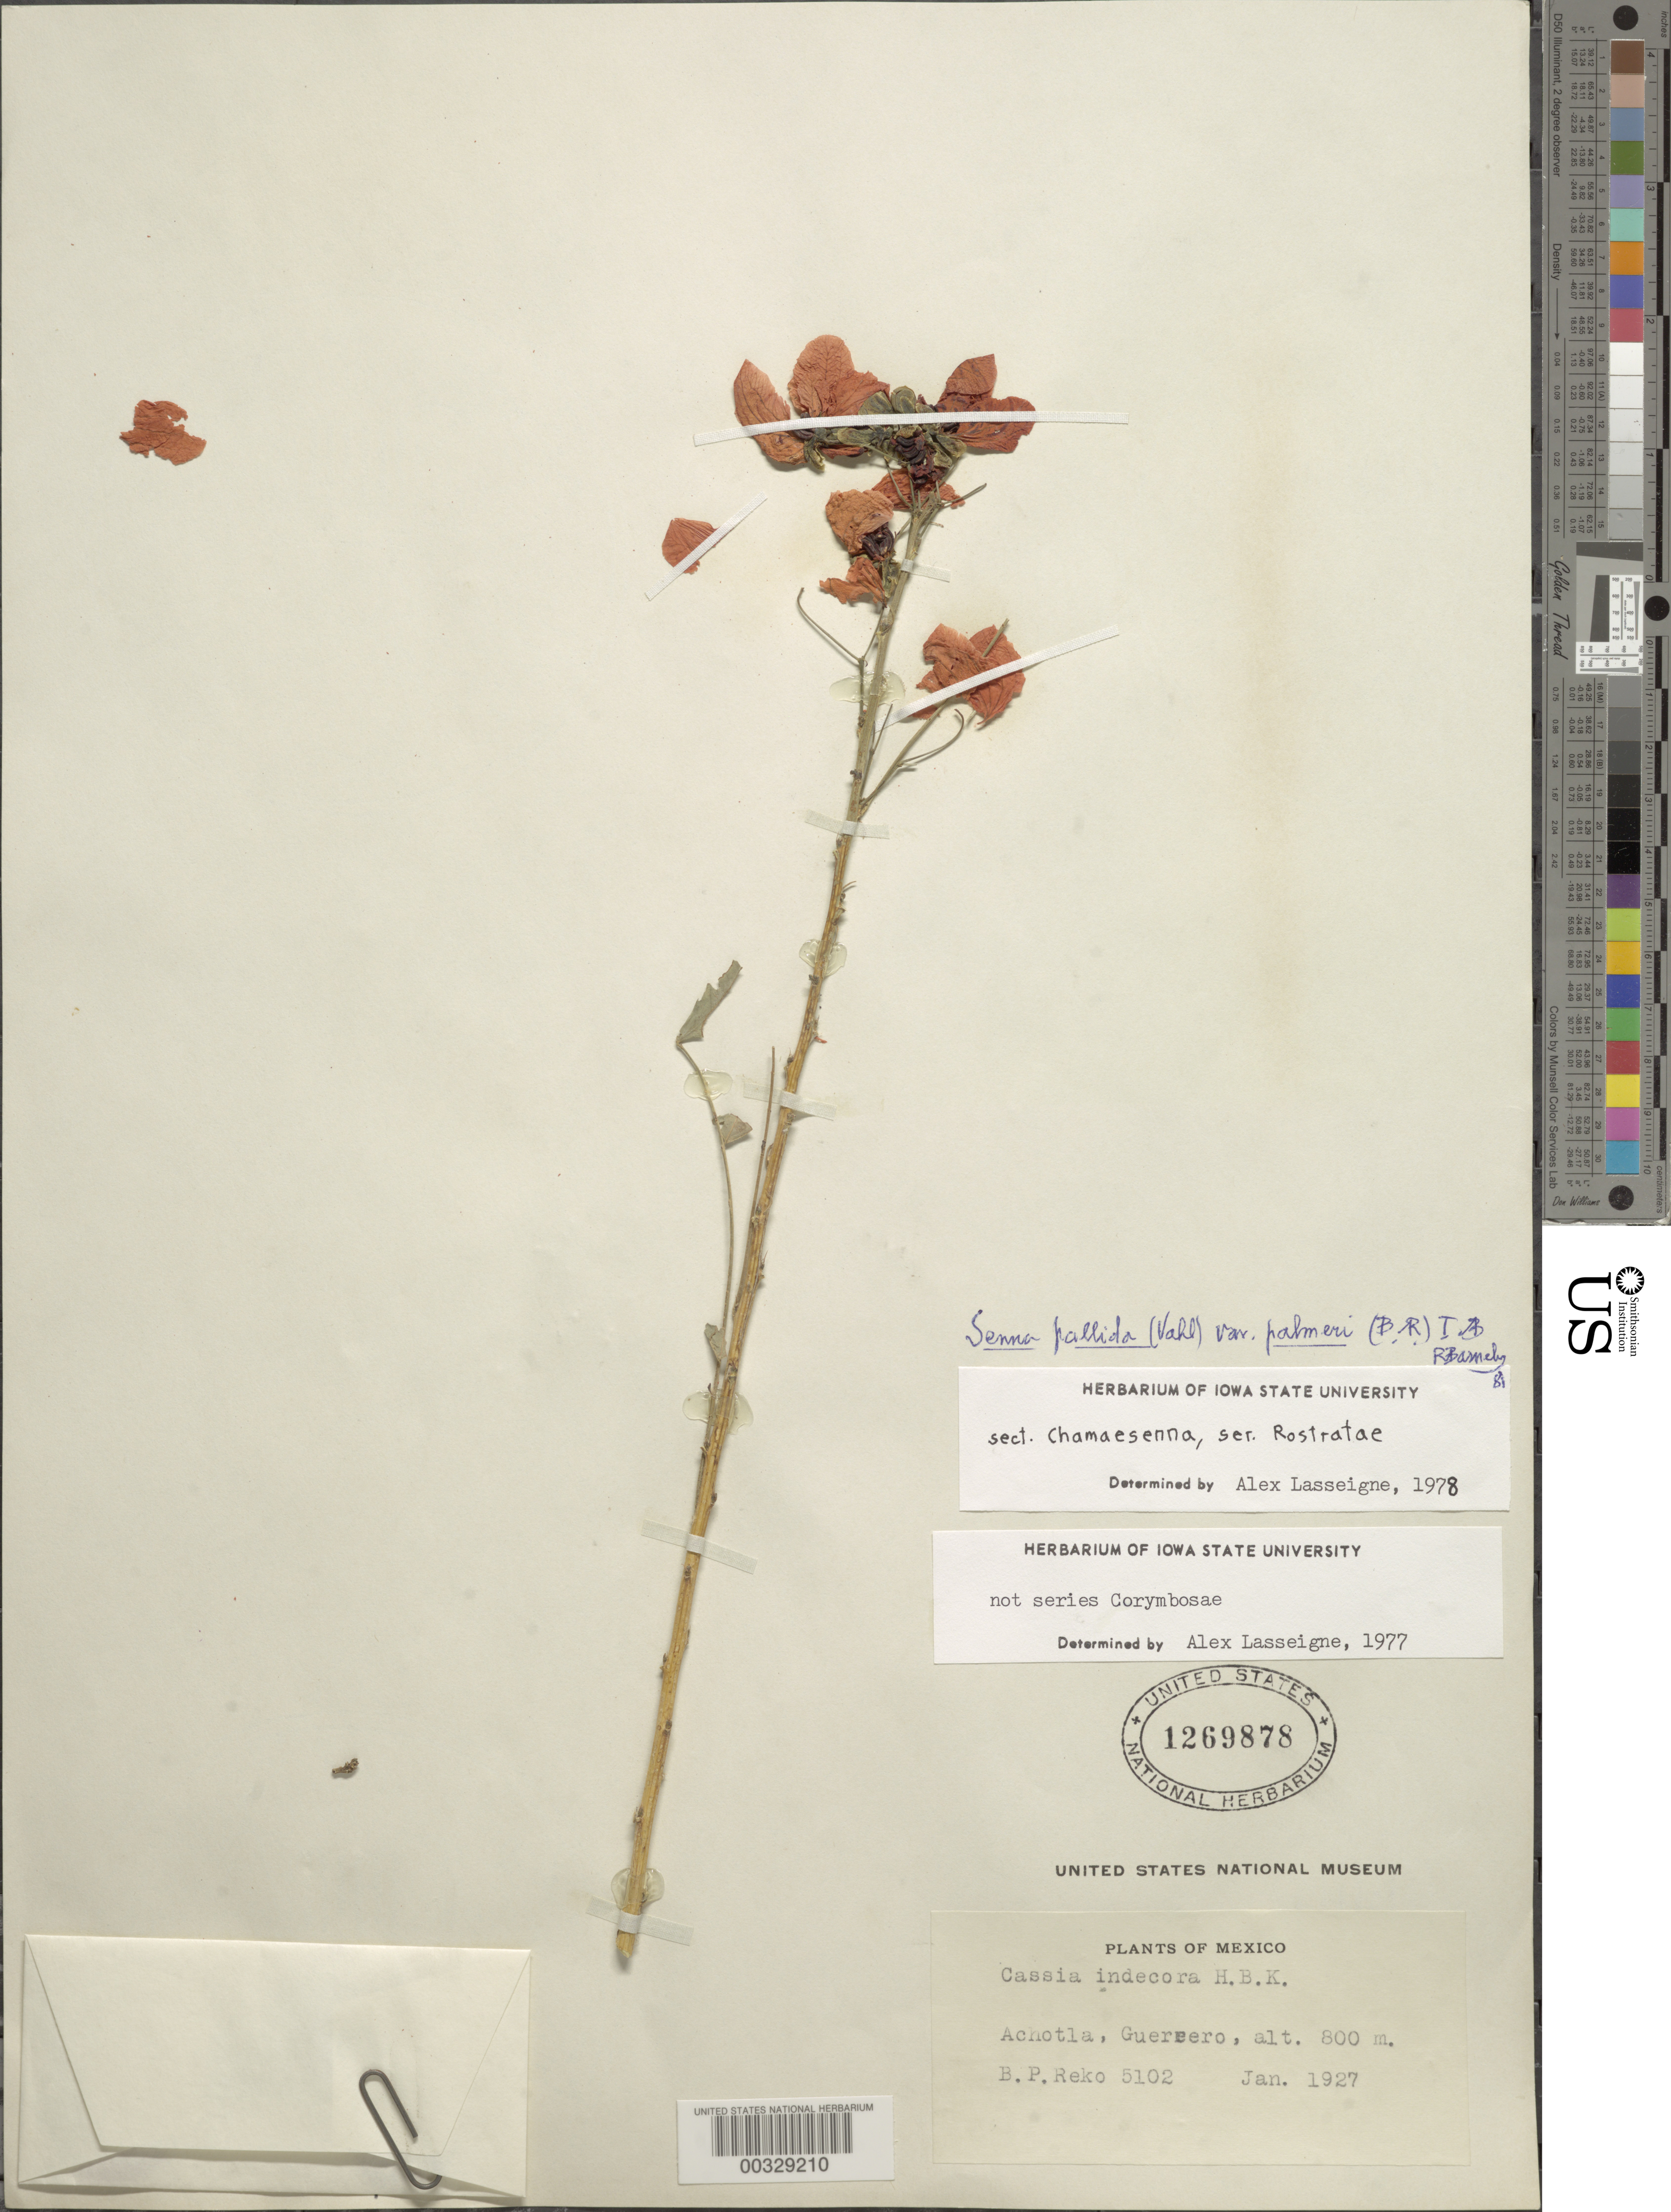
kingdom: Plantae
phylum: Tracheophyta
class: Magnoliopsida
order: Fabales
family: Fabaceae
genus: Senna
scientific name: Senna pallida var. pallida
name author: (Vahl) H.S. Irwin & Barneby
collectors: B. P. Reko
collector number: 5102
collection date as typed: Jan 1927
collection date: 1927-01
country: Mexico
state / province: Guerrero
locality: Achotla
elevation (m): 800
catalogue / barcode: US 1269878